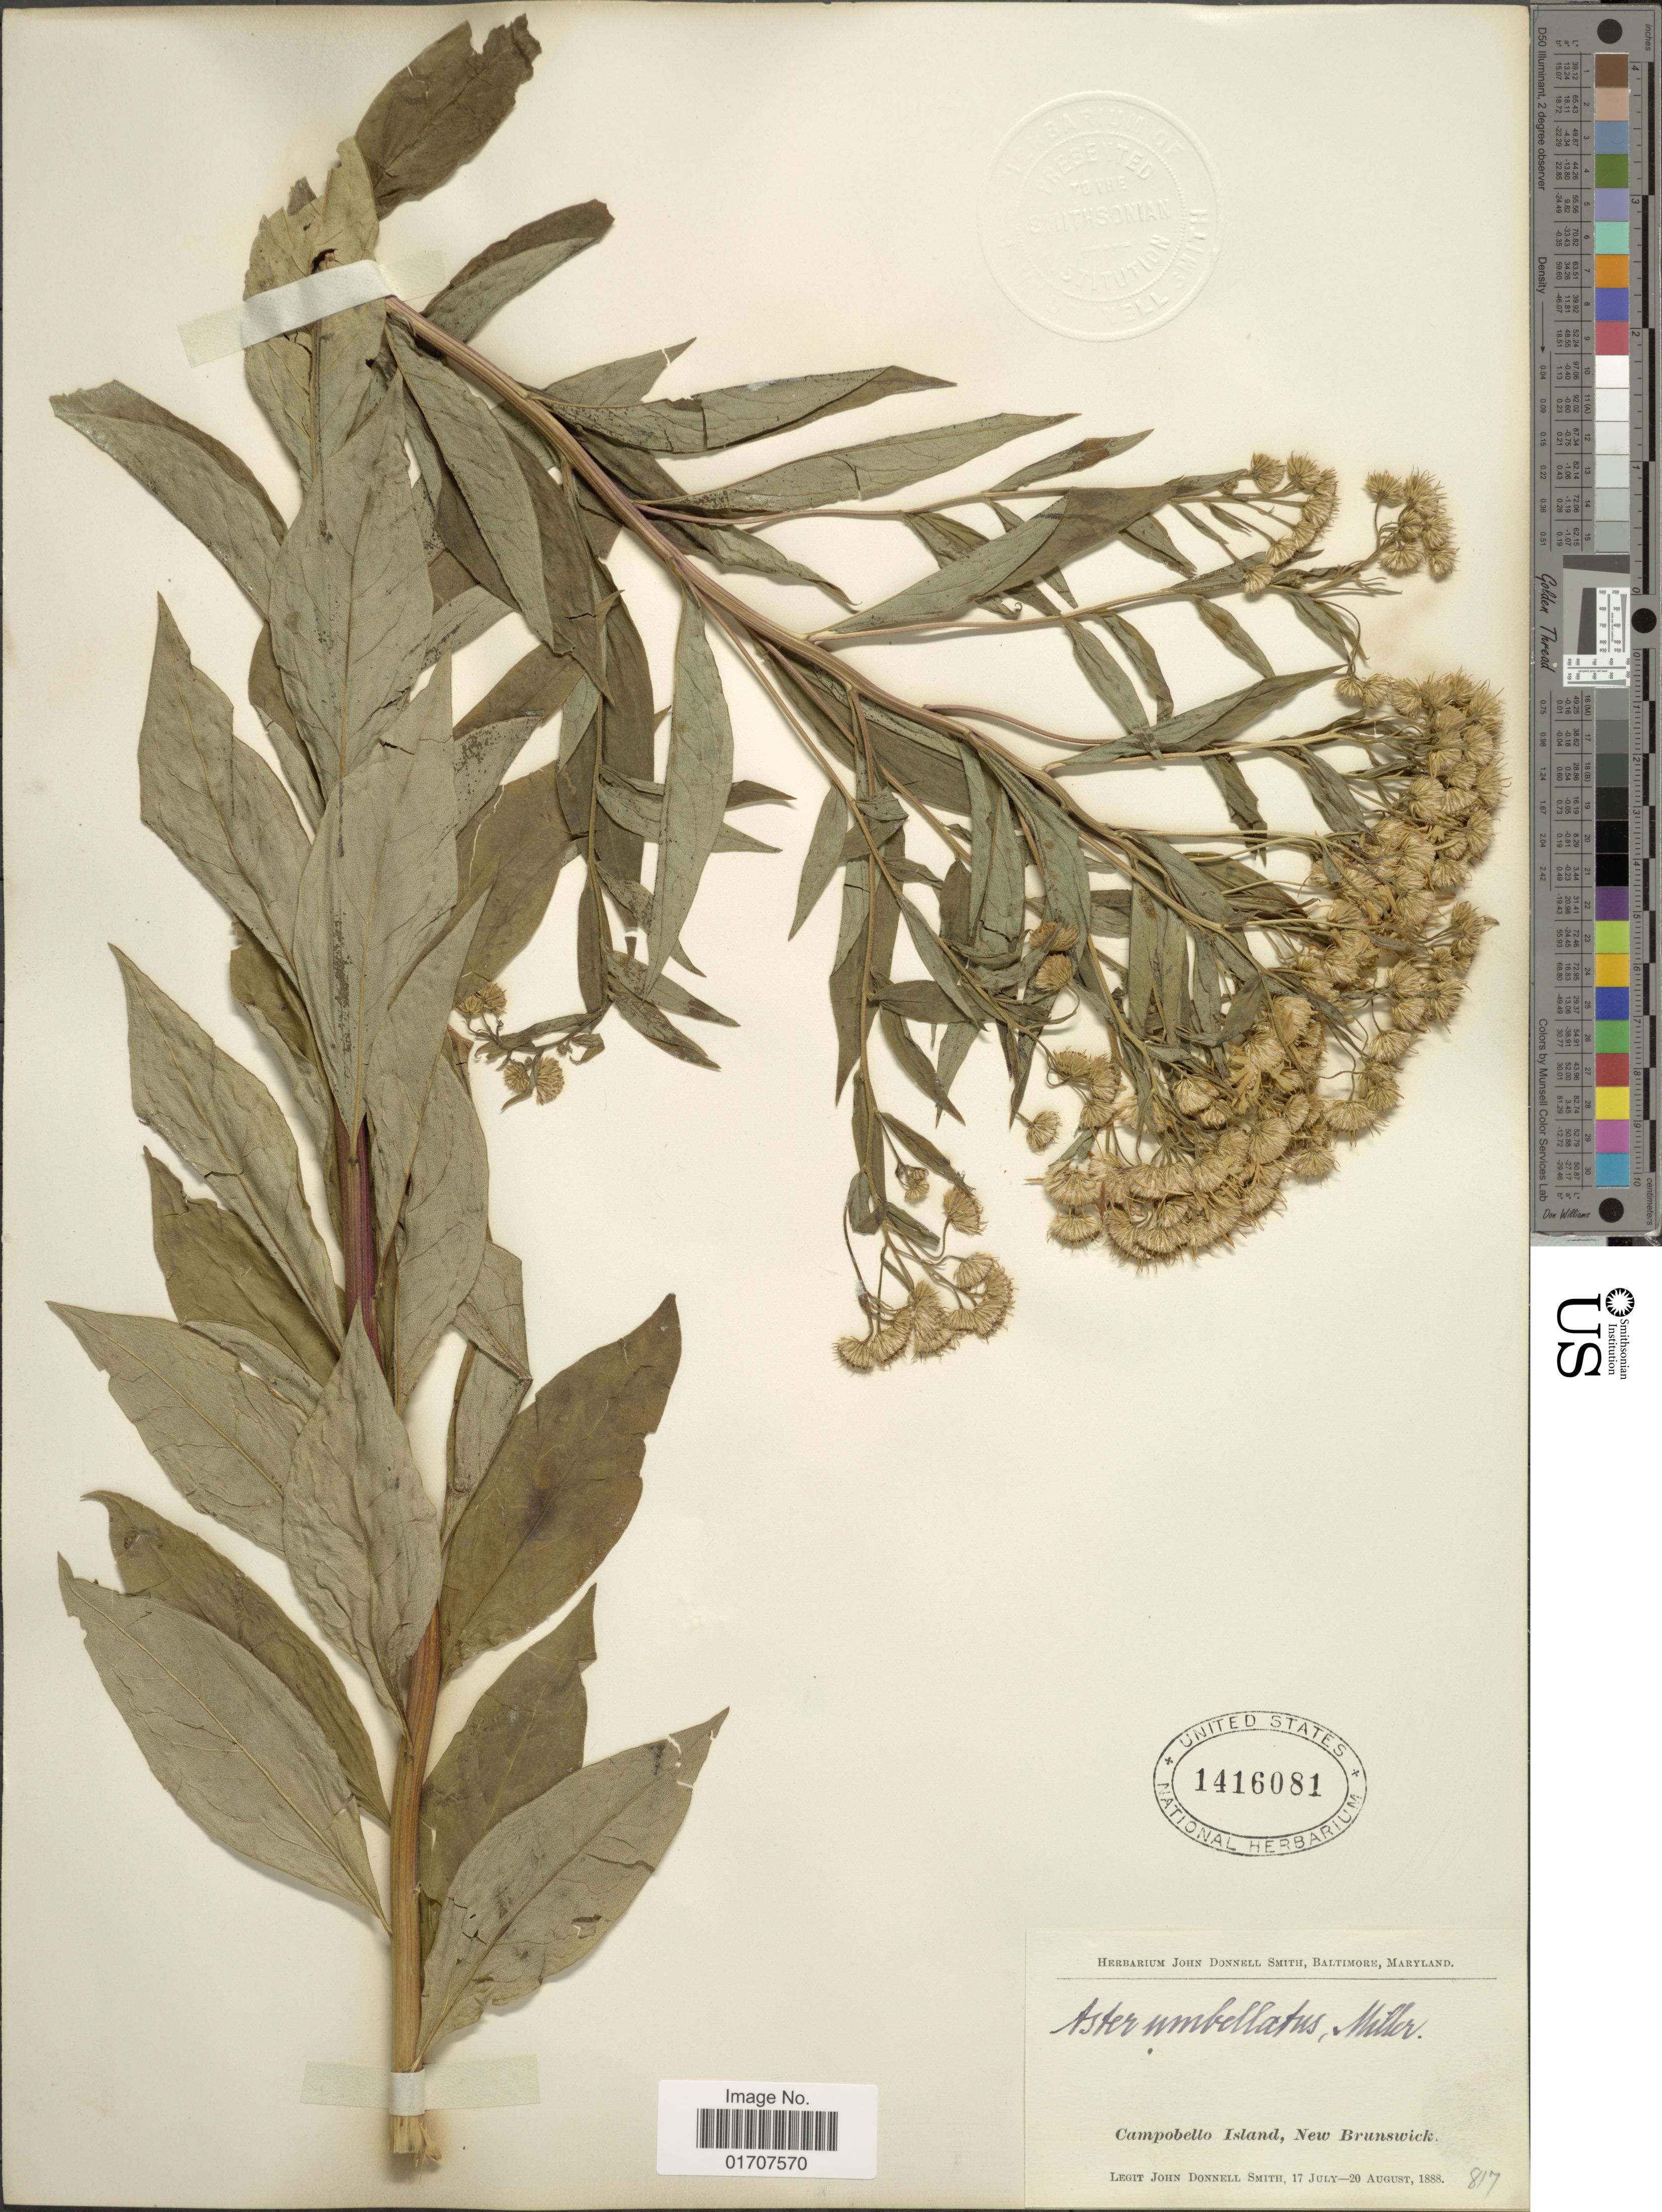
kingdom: Plantae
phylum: Tracheophyta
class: Magnoliopsida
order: Asterales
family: Asteraceae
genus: Doellingeria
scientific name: Doellingeria umbellata var. pubens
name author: (A. Gray) Britton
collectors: J. Donnell Smith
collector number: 817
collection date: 1888-07-17/1888-08-20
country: Canada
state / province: New Brunswick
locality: Campobello Island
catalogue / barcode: US 1416081